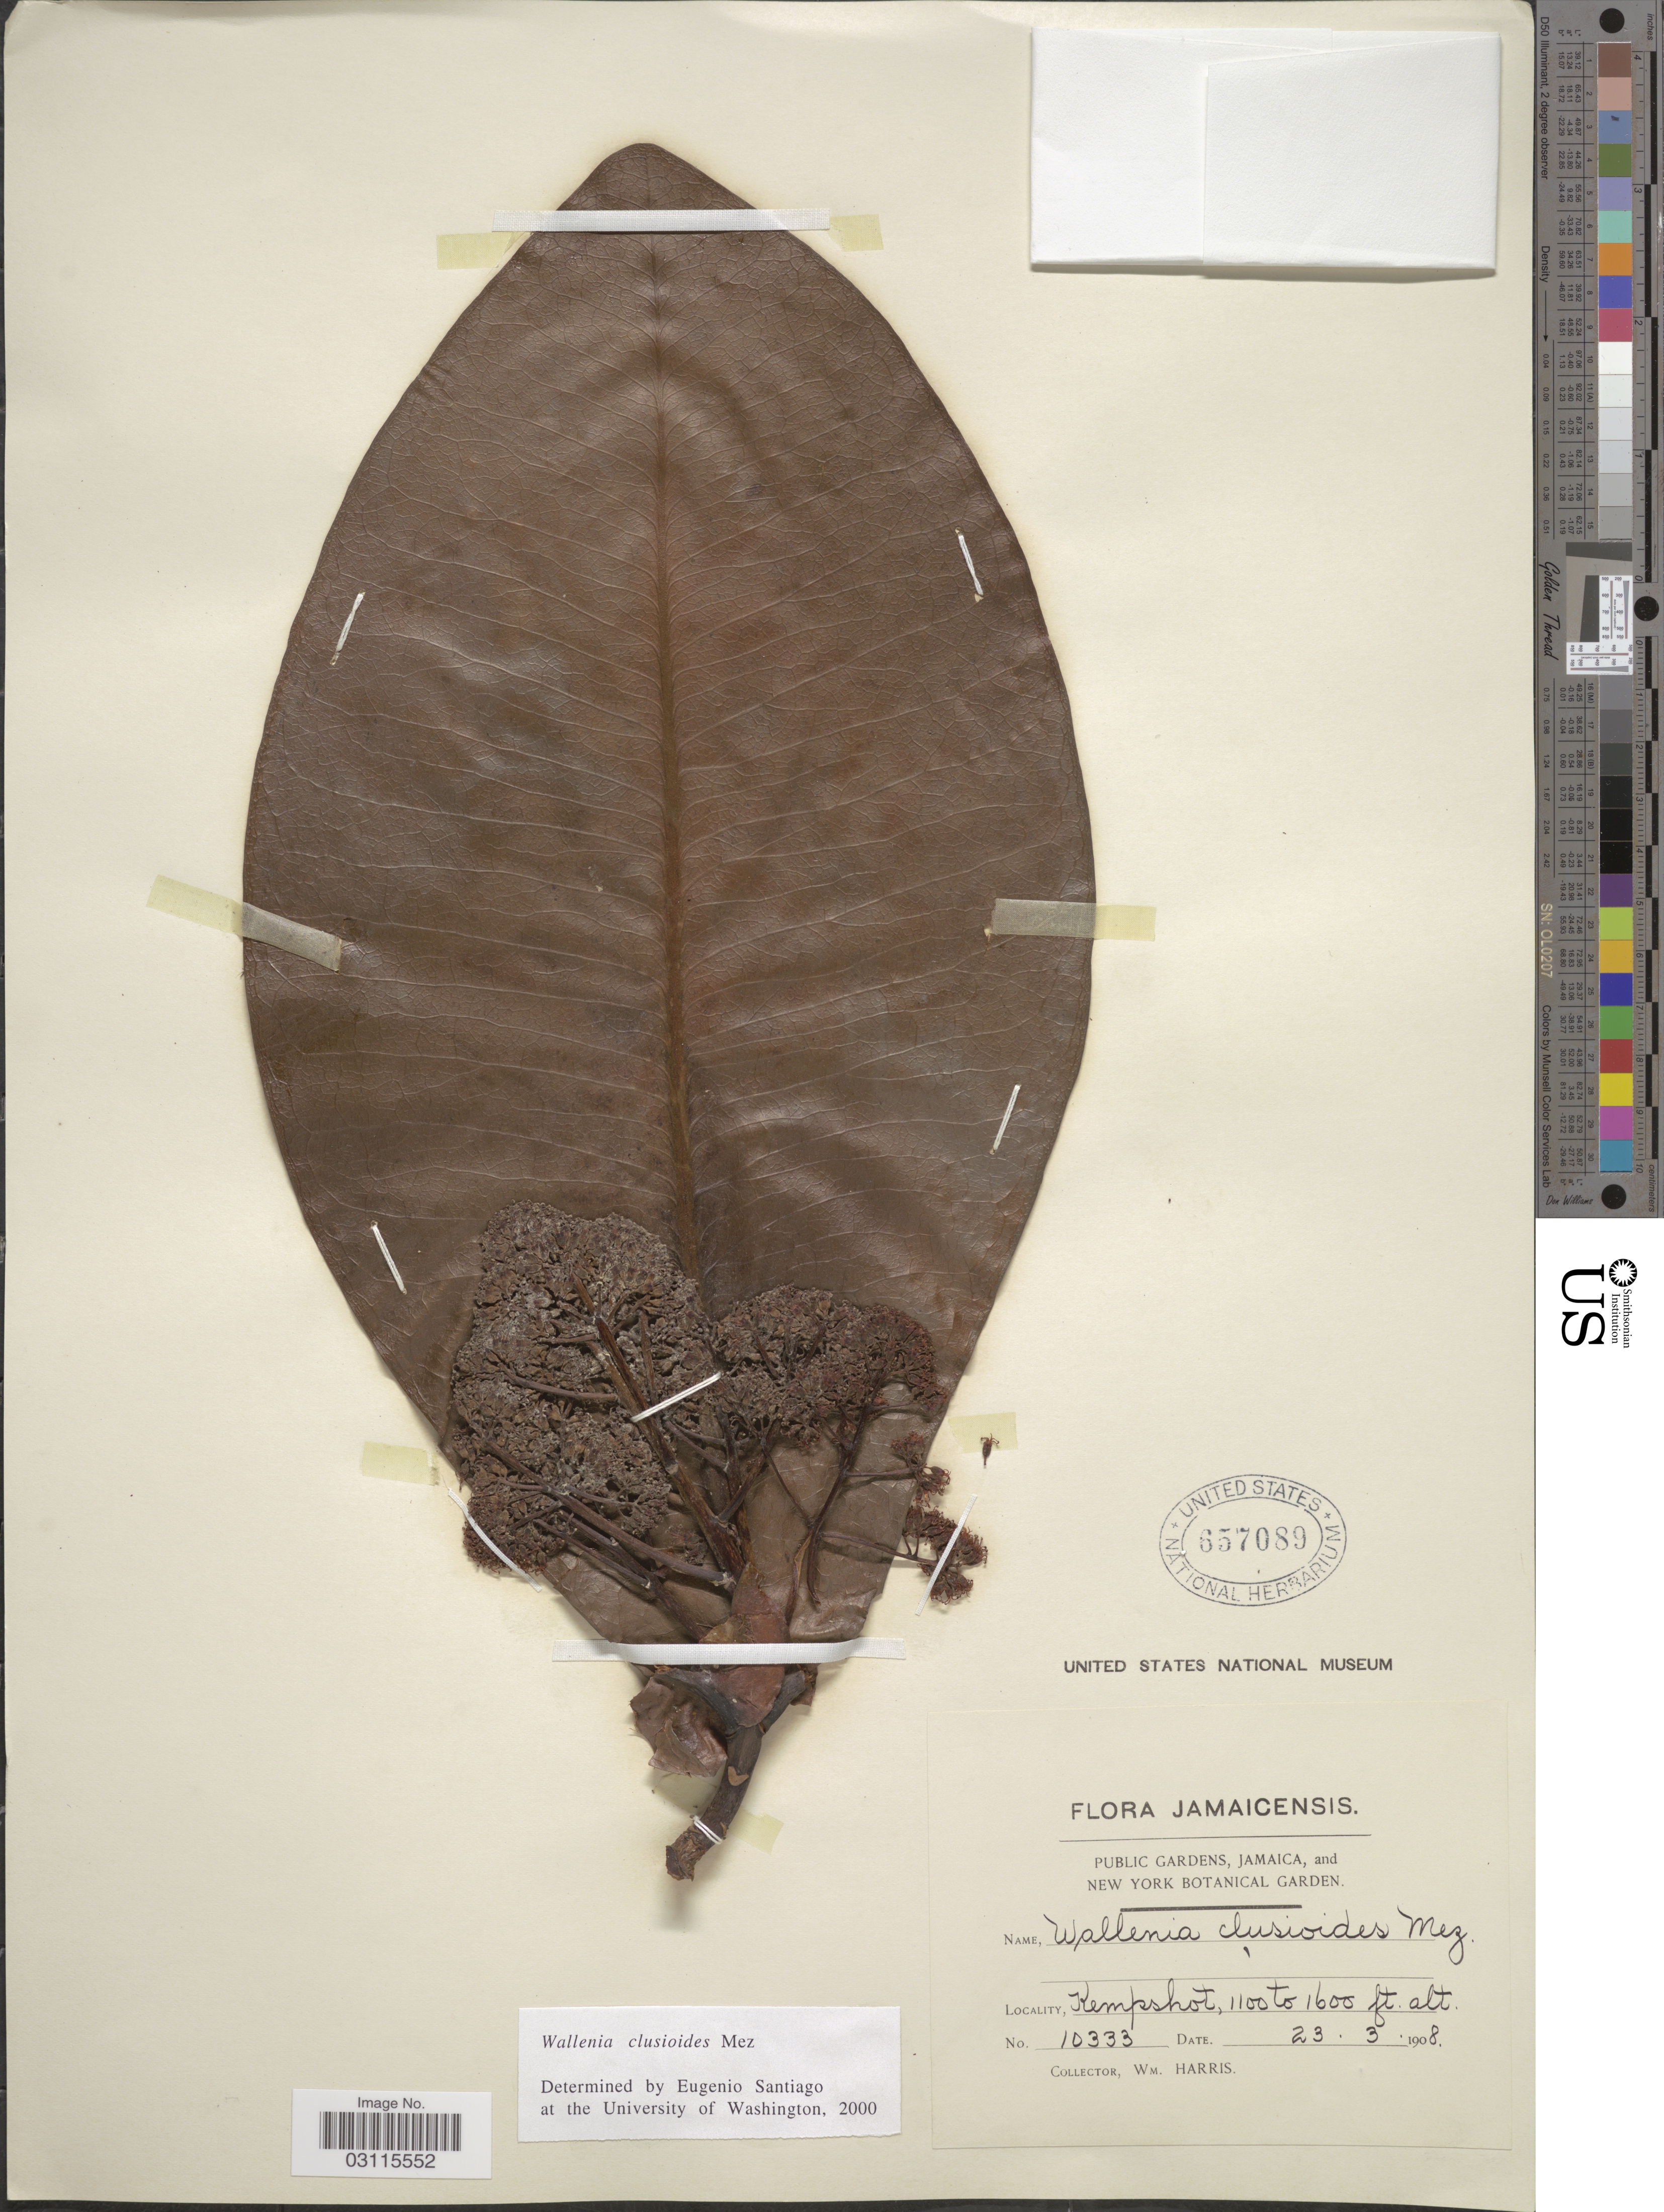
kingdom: Plantae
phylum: Tracheophyta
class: Magnoliopsida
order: Ericales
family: Primulaceae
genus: Wallenia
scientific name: Wallenia clusioides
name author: (Griseb.) Mez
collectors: W. H. Harris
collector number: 10333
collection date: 1908-03-23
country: Jamaica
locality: Kempshot.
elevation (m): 335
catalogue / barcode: US 657089